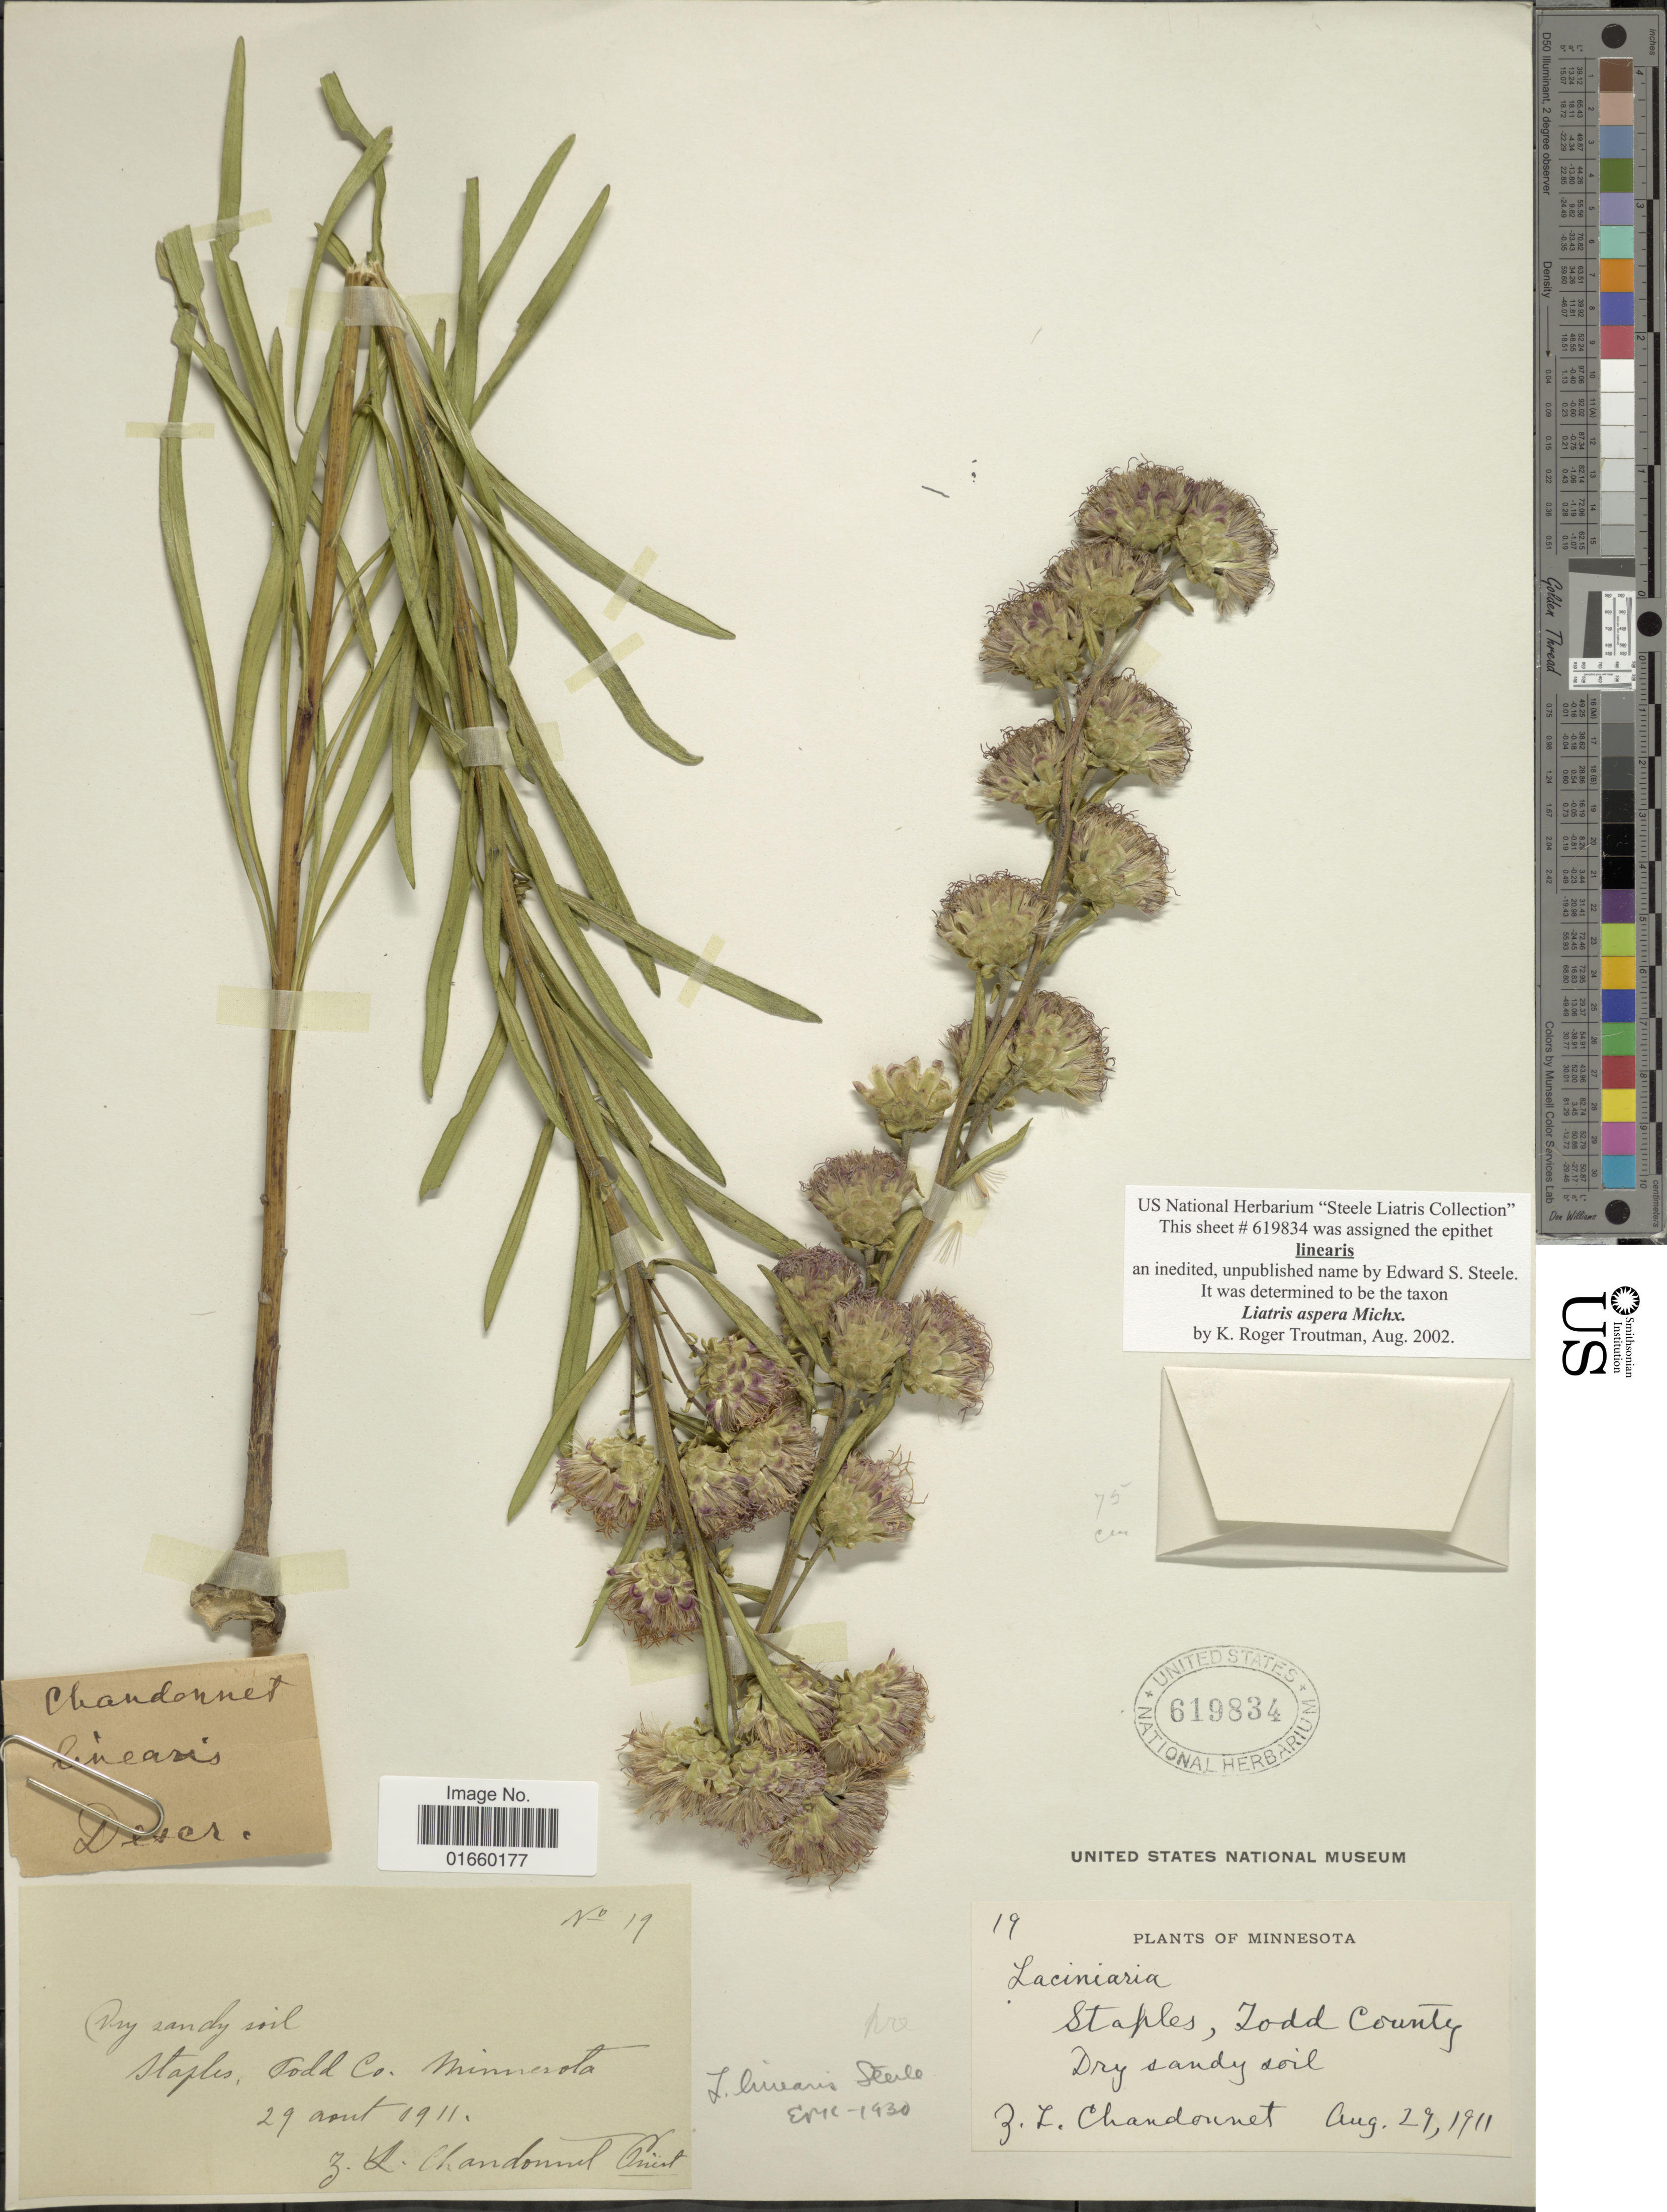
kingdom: Plantae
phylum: Tracheophyta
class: Magnoliopsida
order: Asterales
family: Asteraceae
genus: Liatris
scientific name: Liatris aspera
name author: Michx.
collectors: Z. Chandonnet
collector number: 19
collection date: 1911-08-29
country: United States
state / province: Minnesota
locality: Staples, Todd County, Dry sandy soil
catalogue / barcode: US 619834